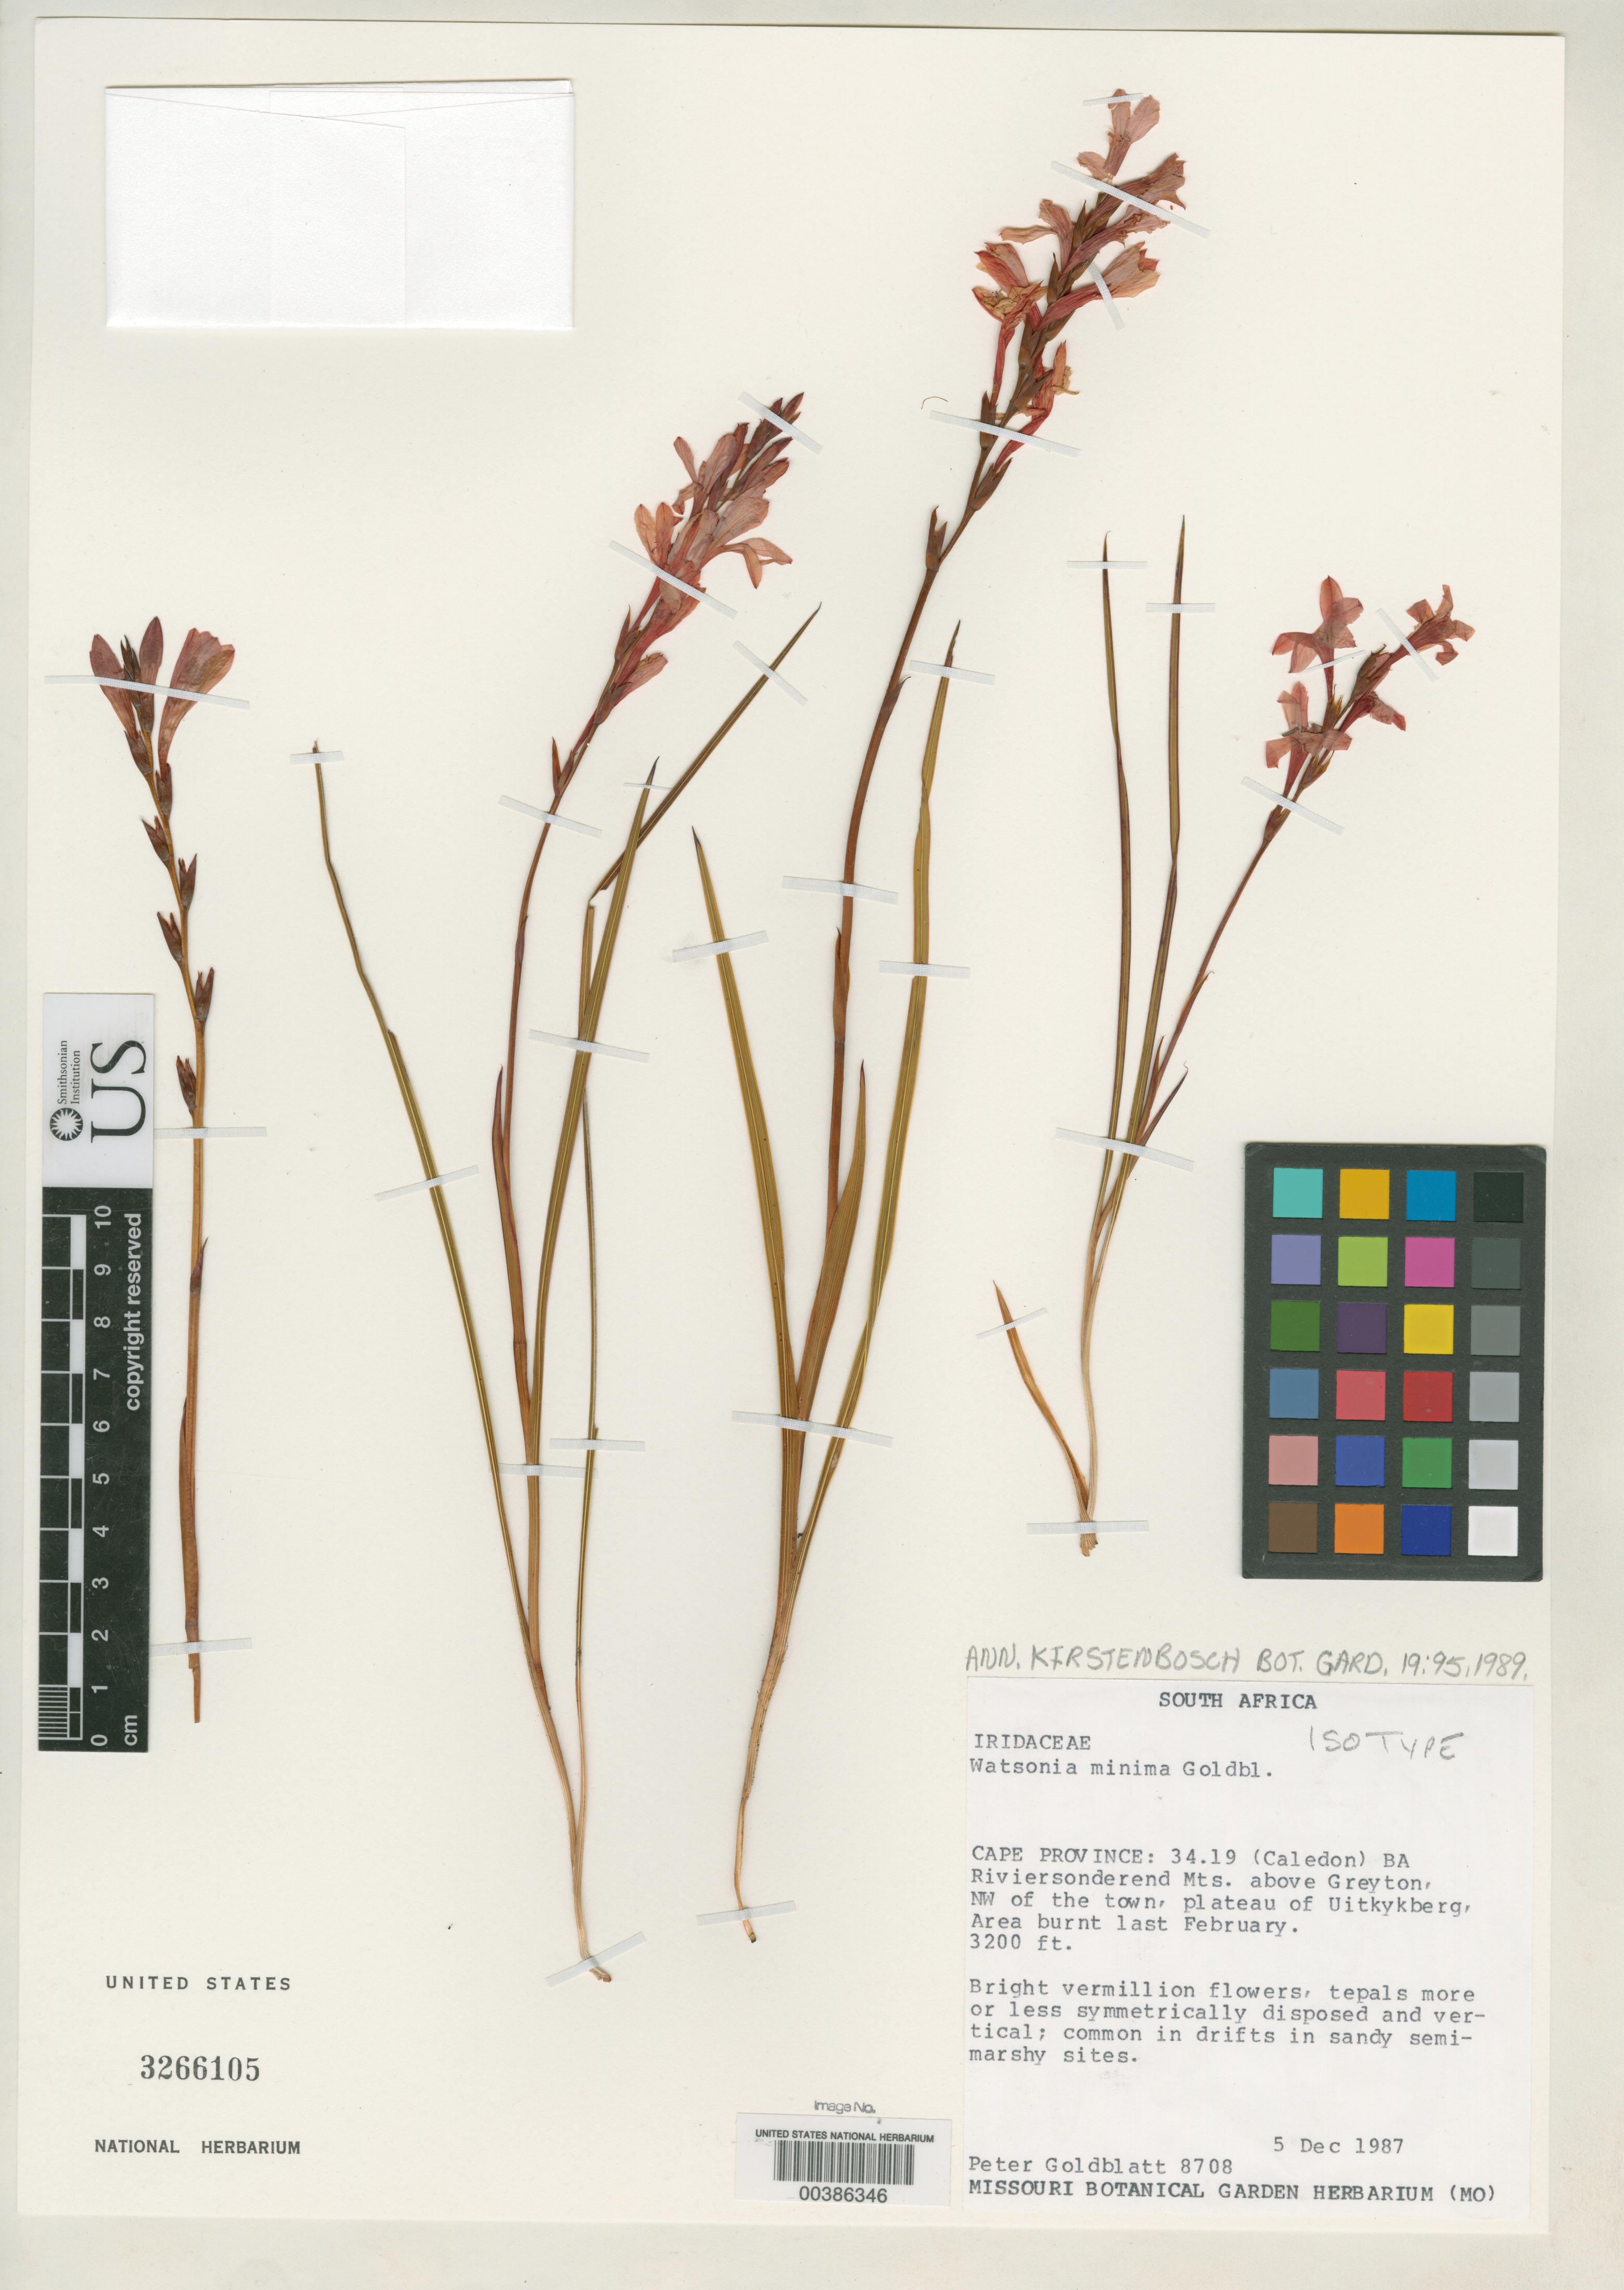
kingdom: Plantae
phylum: Tracheophyta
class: Liliopsida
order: Asparagales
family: Iridaceae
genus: Watsonia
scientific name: Watsonia minima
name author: Goldblatt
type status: Isotype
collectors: P. Goldblatt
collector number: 8708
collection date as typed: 05 Dec 1987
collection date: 1987-12-05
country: South Africa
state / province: Western Cape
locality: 34.19 (Calderon) Bariviersonderend Mountains, above Greyton, NW of town, plateau of Uitkyberg.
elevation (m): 975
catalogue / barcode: US 3266105